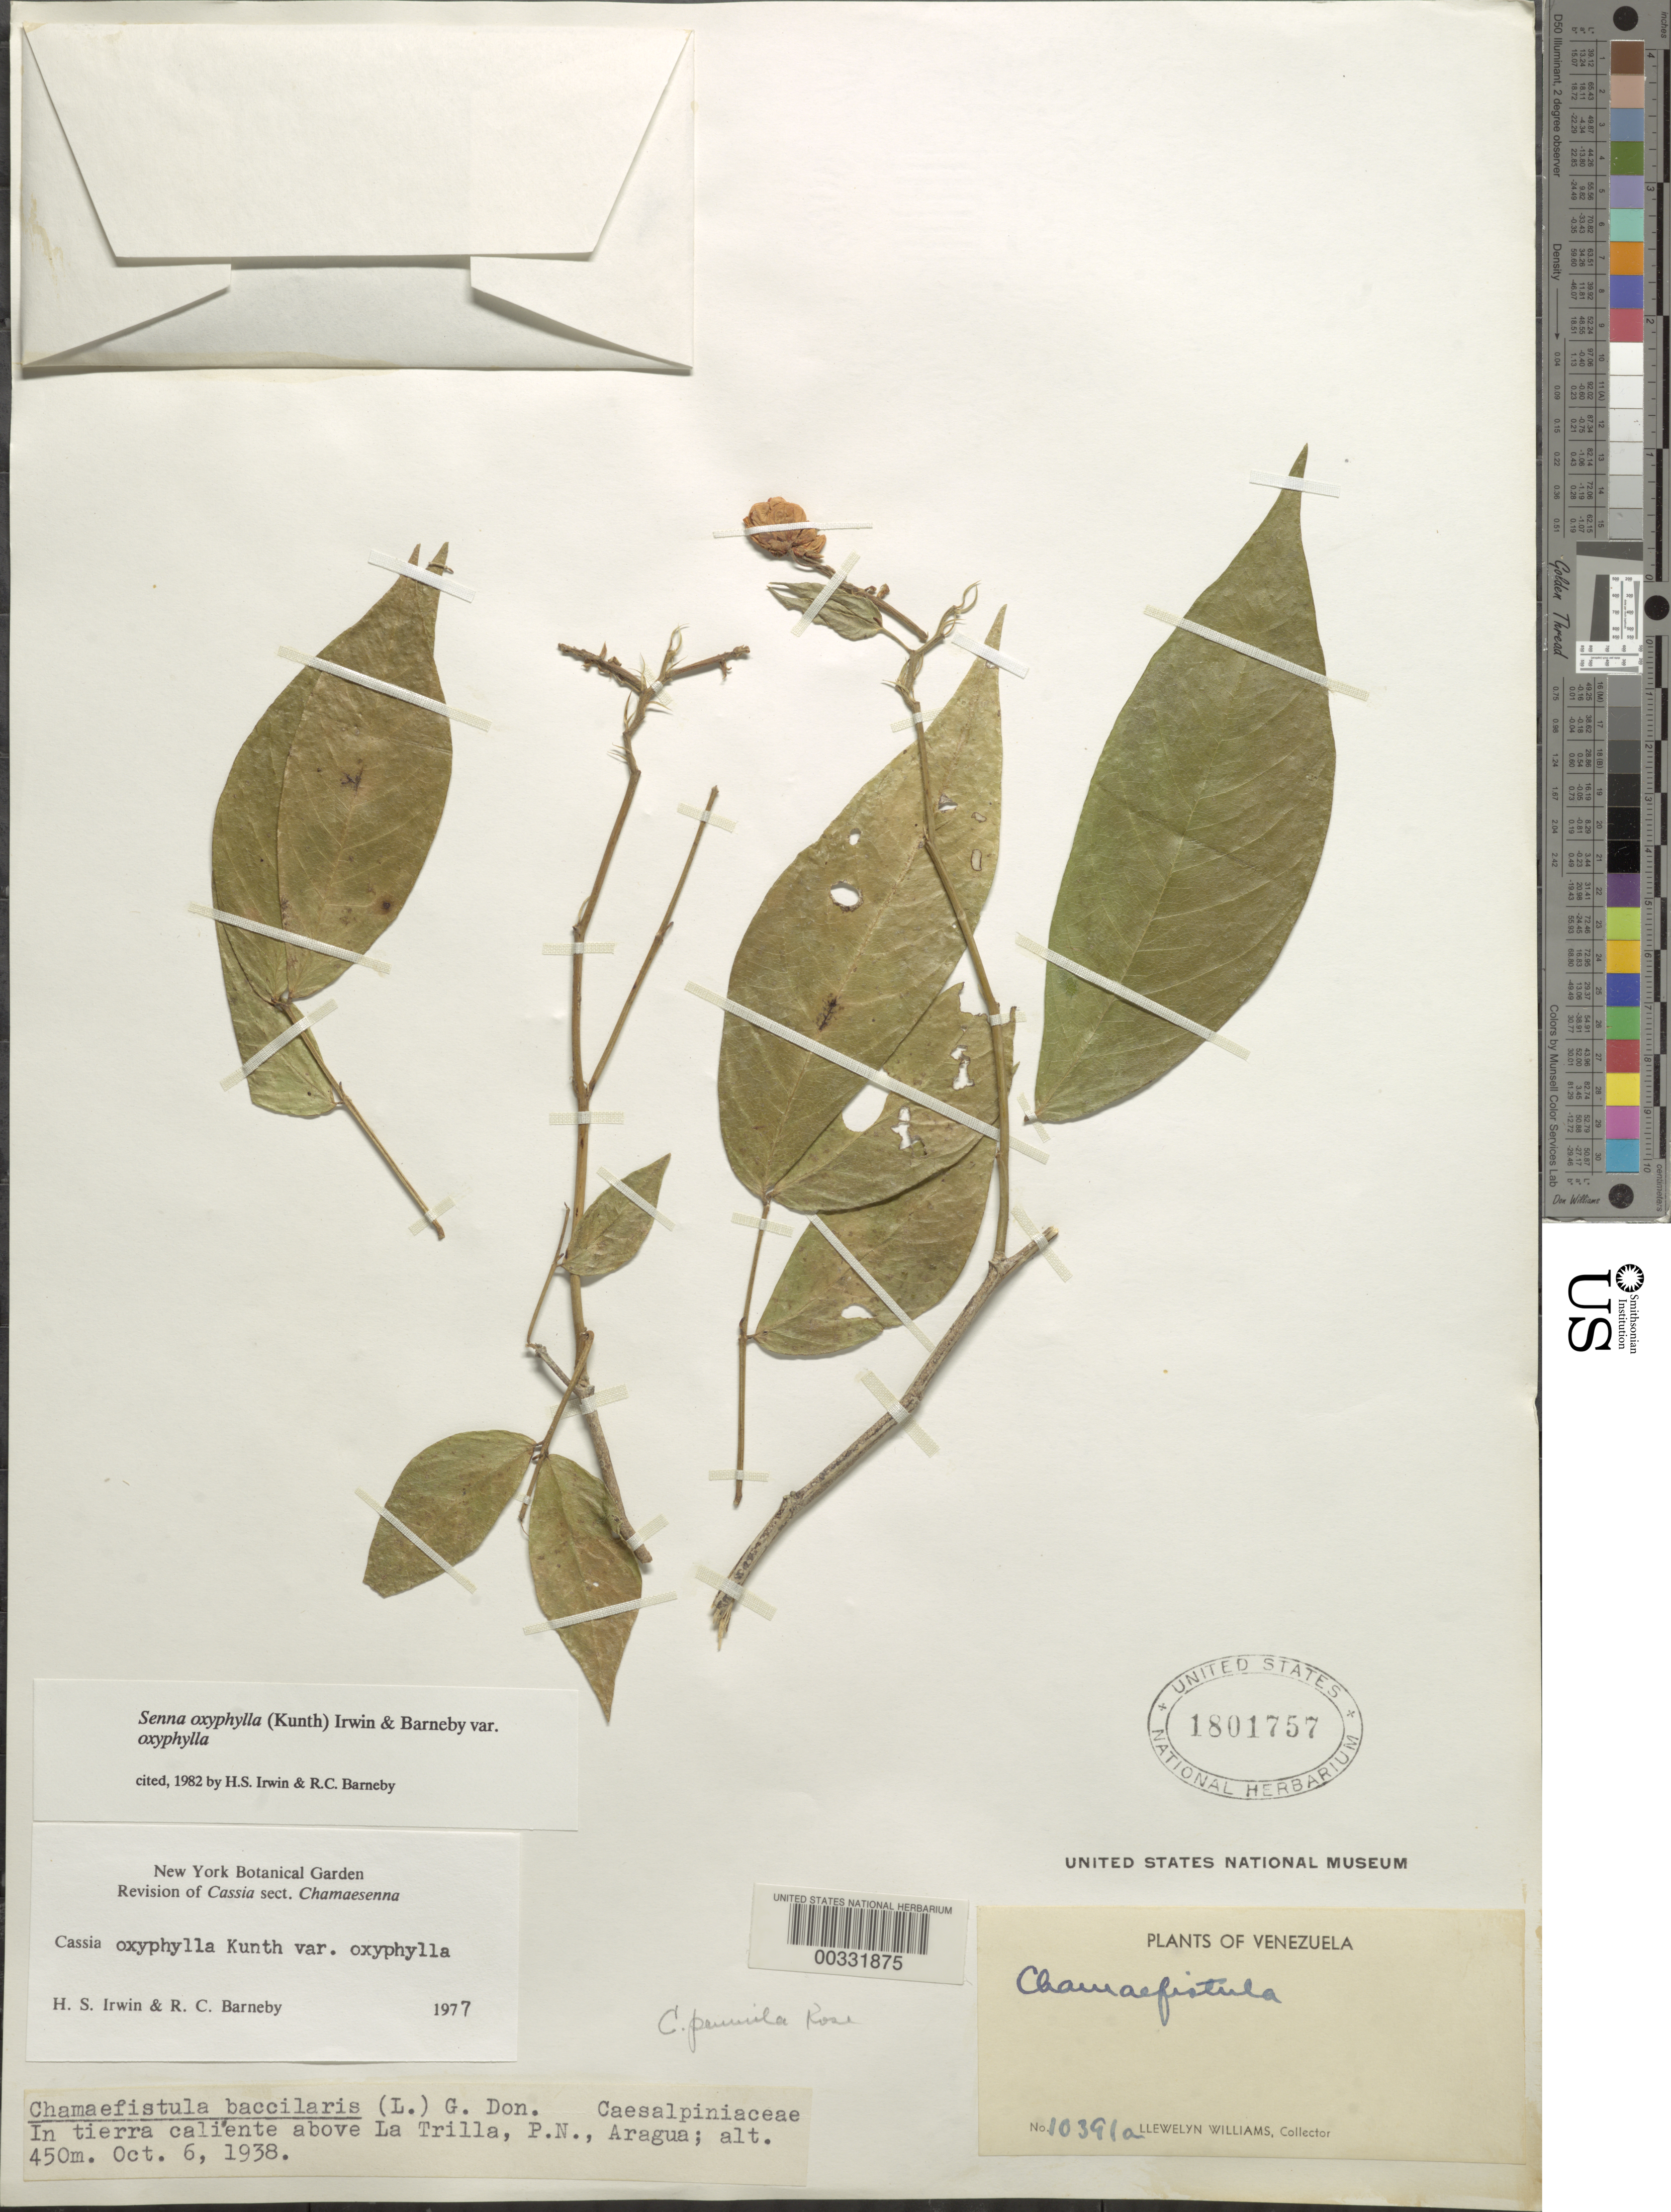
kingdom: Plantae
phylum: Tracheophyta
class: Magnoliopsida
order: Fabales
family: Fabaceae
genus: Senna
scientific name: Senna oxyphylla var. oxyphylla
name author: (Kunth) H.S. Irwin & Barneby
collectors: Ll. Williams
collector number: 10391a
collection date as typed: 06 Oct 1938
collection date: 1938-10-06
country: Venezuela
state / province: Aragua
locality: Above la trilla, parque nacional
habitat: In tierra caliente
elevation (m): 450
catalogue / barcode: US 1801757